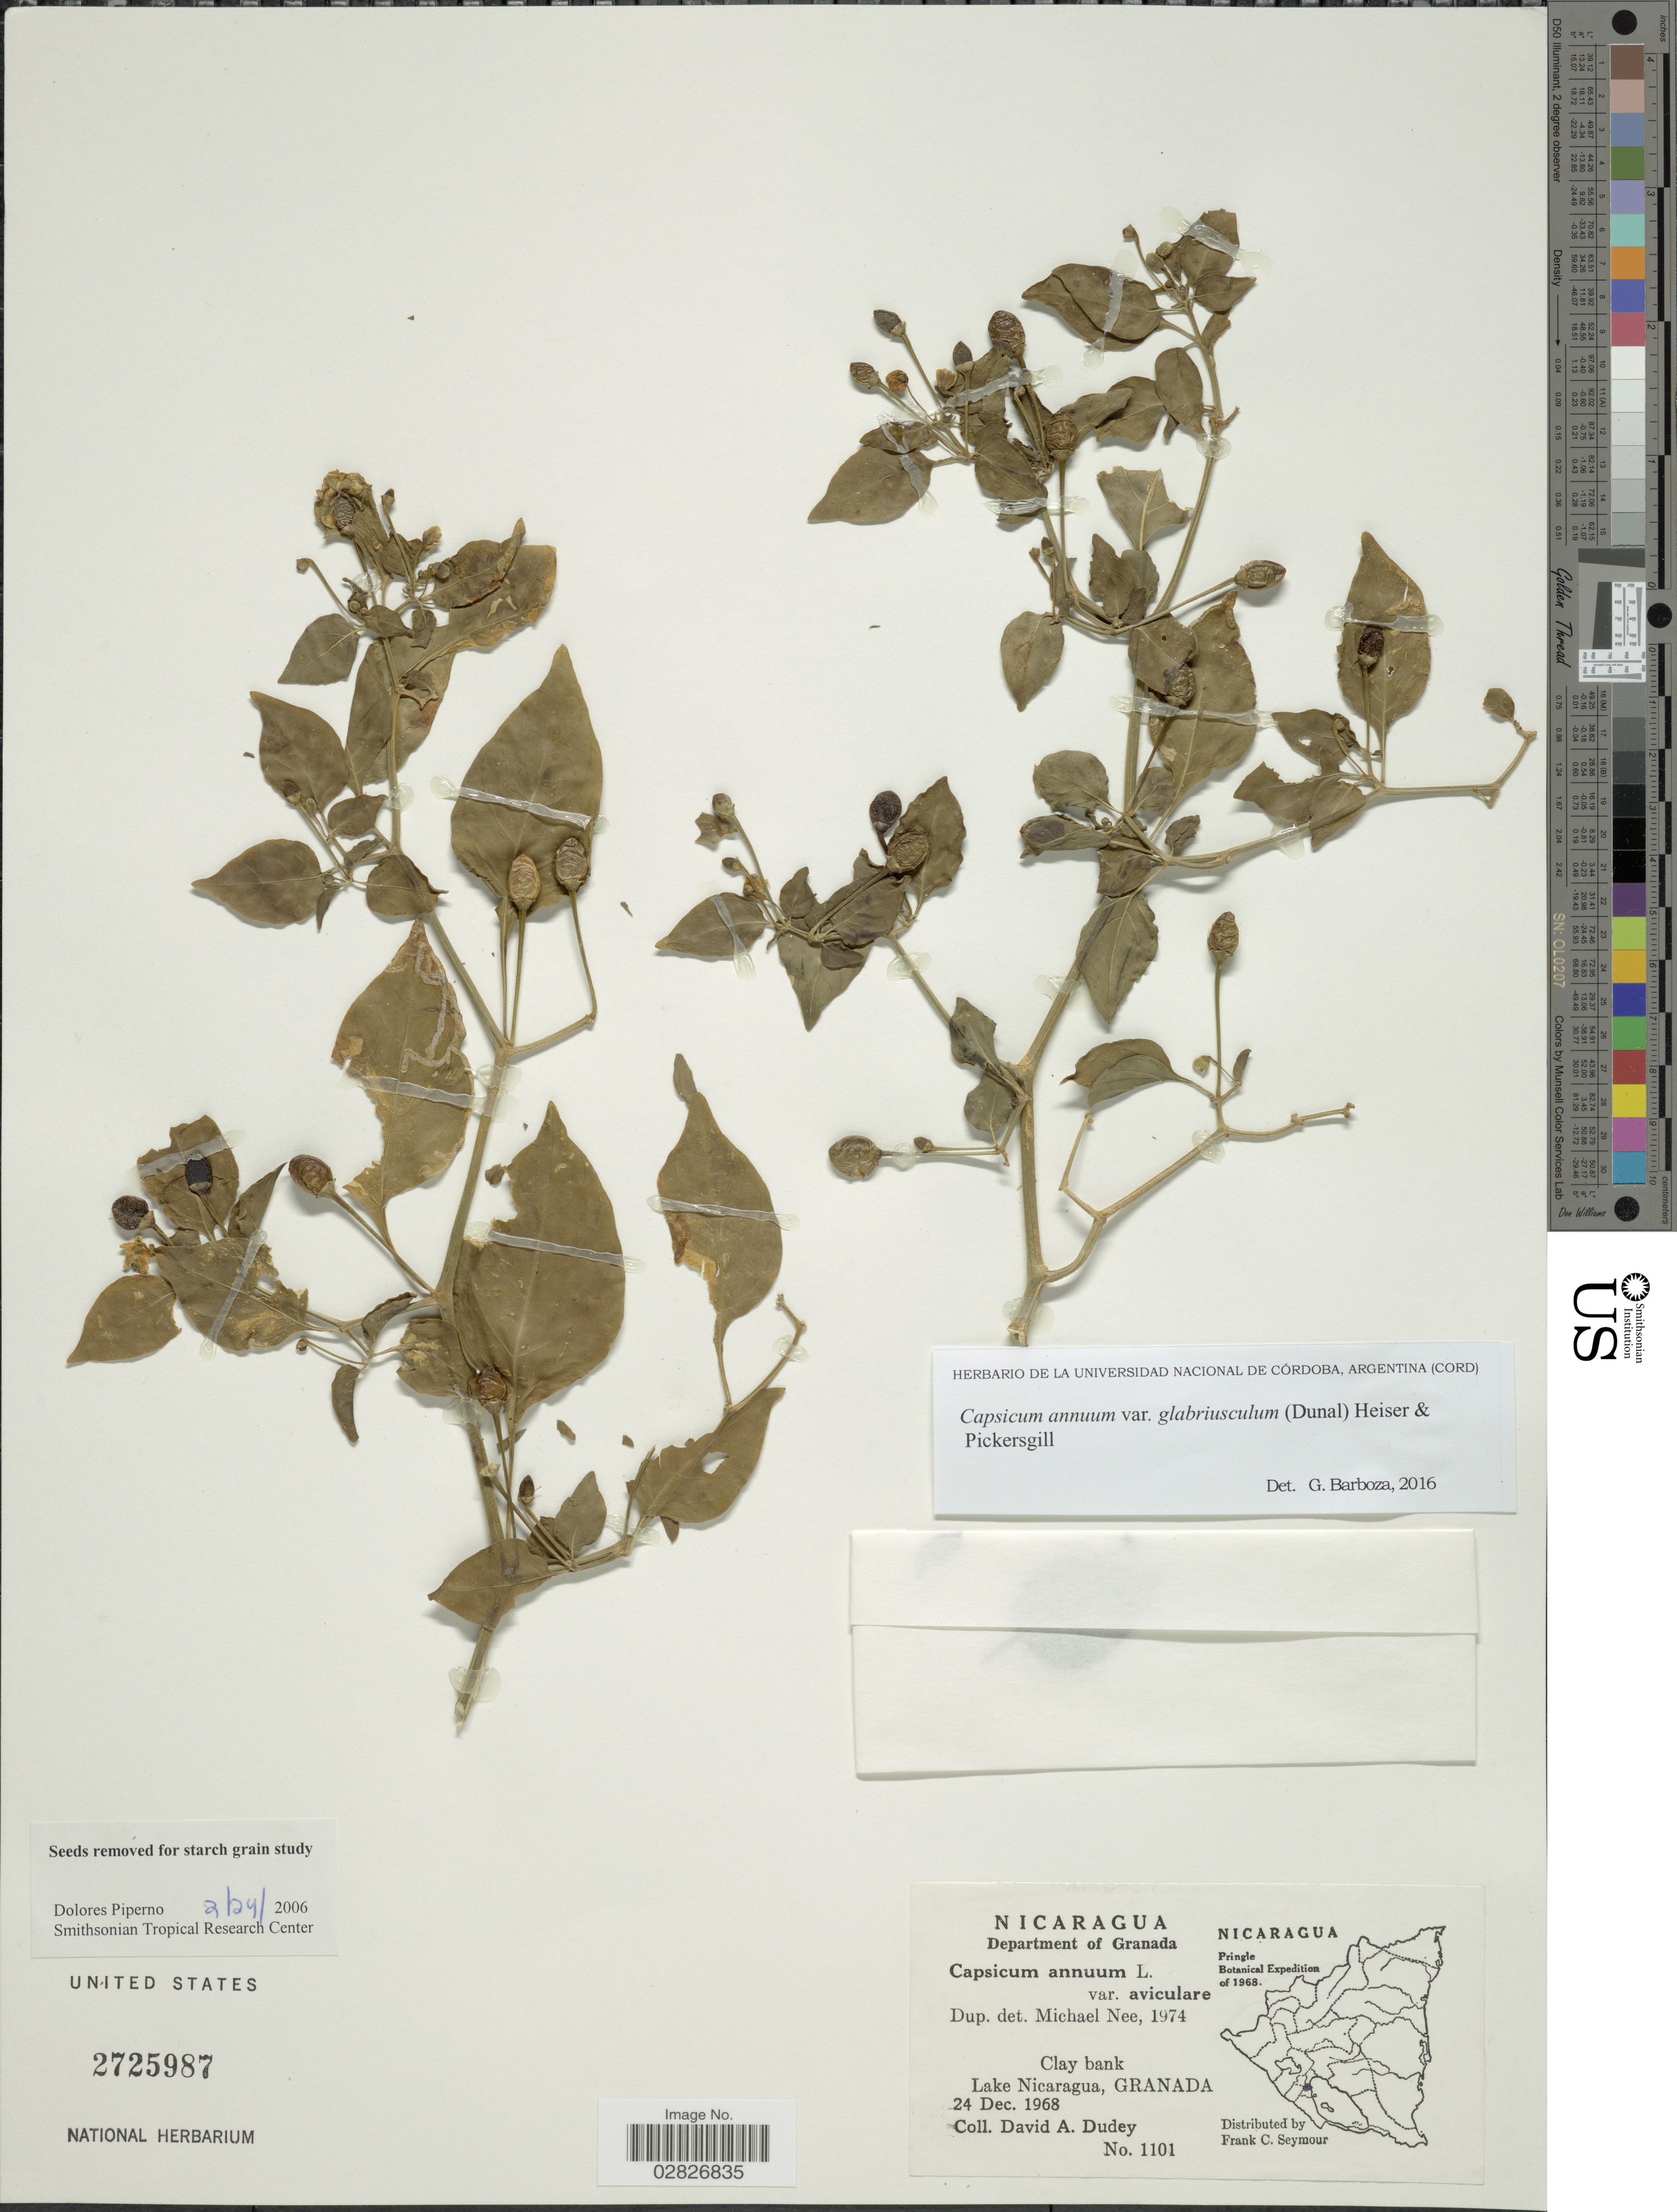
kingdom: Plantae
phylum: Tracheophyta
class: Magnoliopsida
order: Solanales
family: Solanaceae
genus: Capsicum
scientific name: Capsicum annuum var. glabriusculum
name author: (Dunal) Heiser & Pickersgill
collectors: D. Dudey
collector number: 1101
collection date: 1968-12-24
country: Nicaragua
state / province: Granada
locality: Department of Granada, Lake Nicaragua.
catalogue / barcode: US 2725987